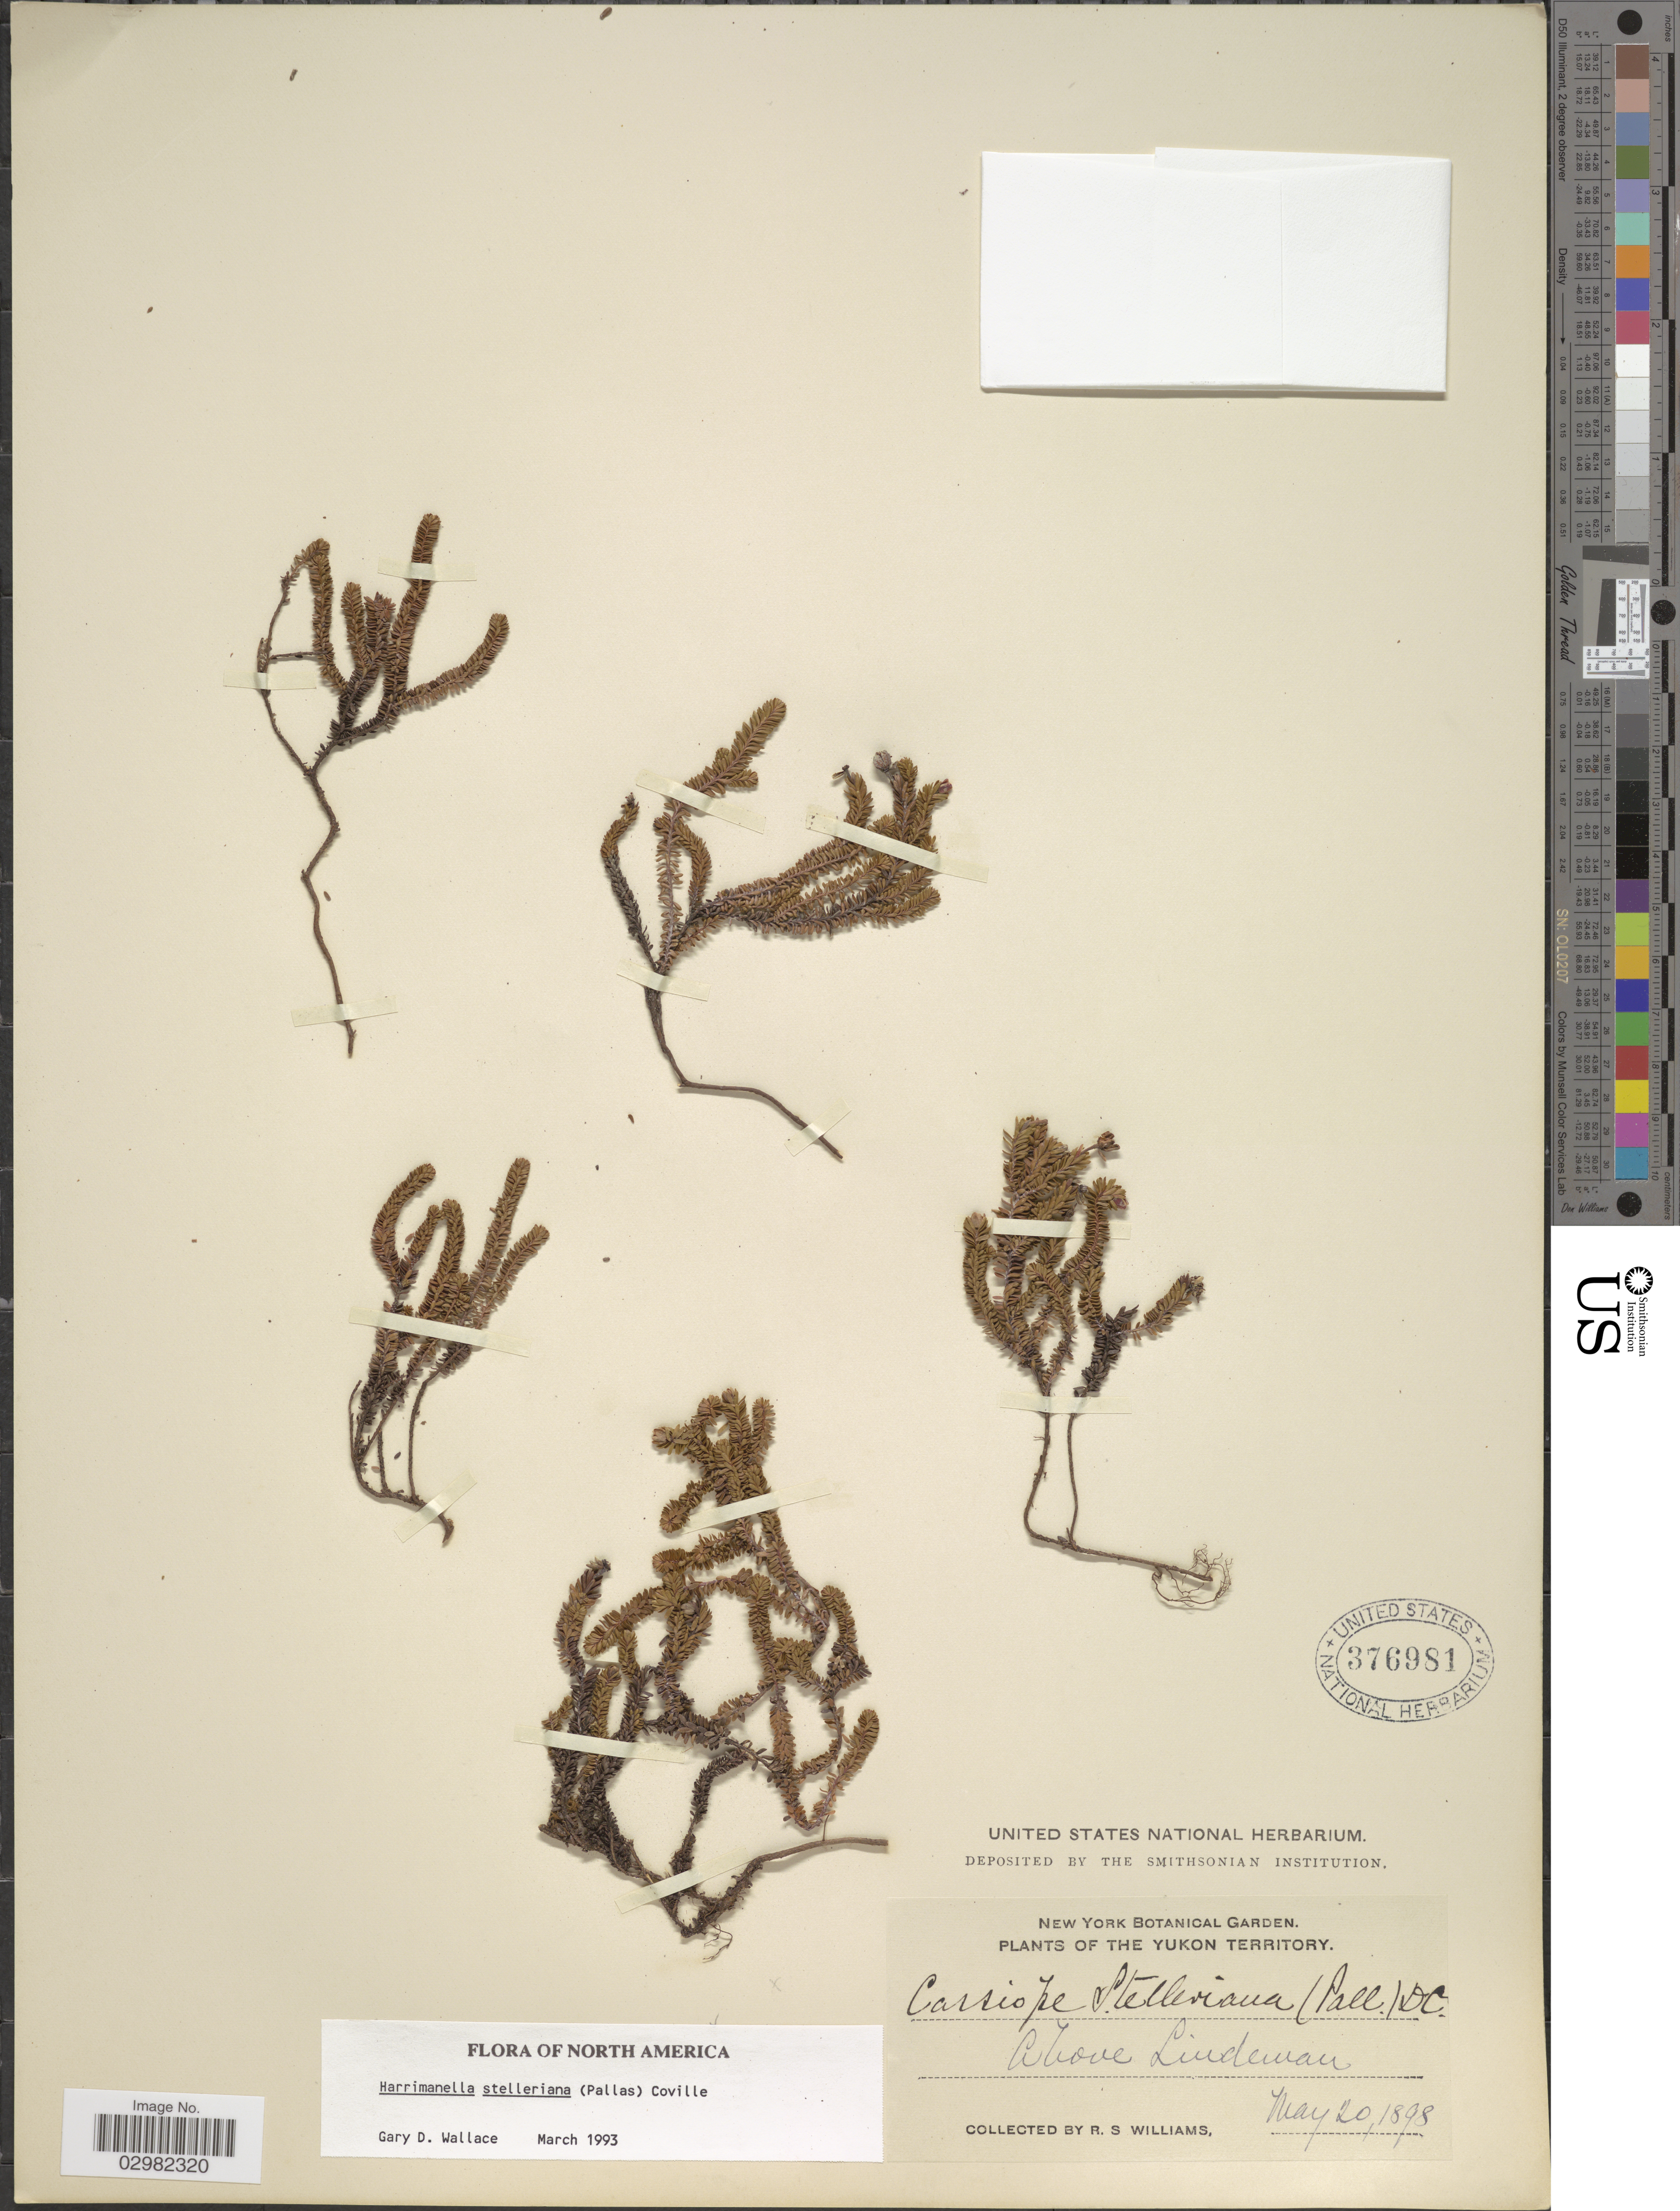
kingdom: Plantae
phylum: Tracheophyta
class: Magnoliopsida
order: Ericales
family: Ericaceae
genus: Harrimanella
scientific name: Harrimanella stelleriana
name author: (Pall.) Coville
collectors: R. S. Williams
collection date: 1898-05-20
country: Canada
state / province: Yukon Territory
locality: Above Lindeman.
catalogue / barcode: US 376981